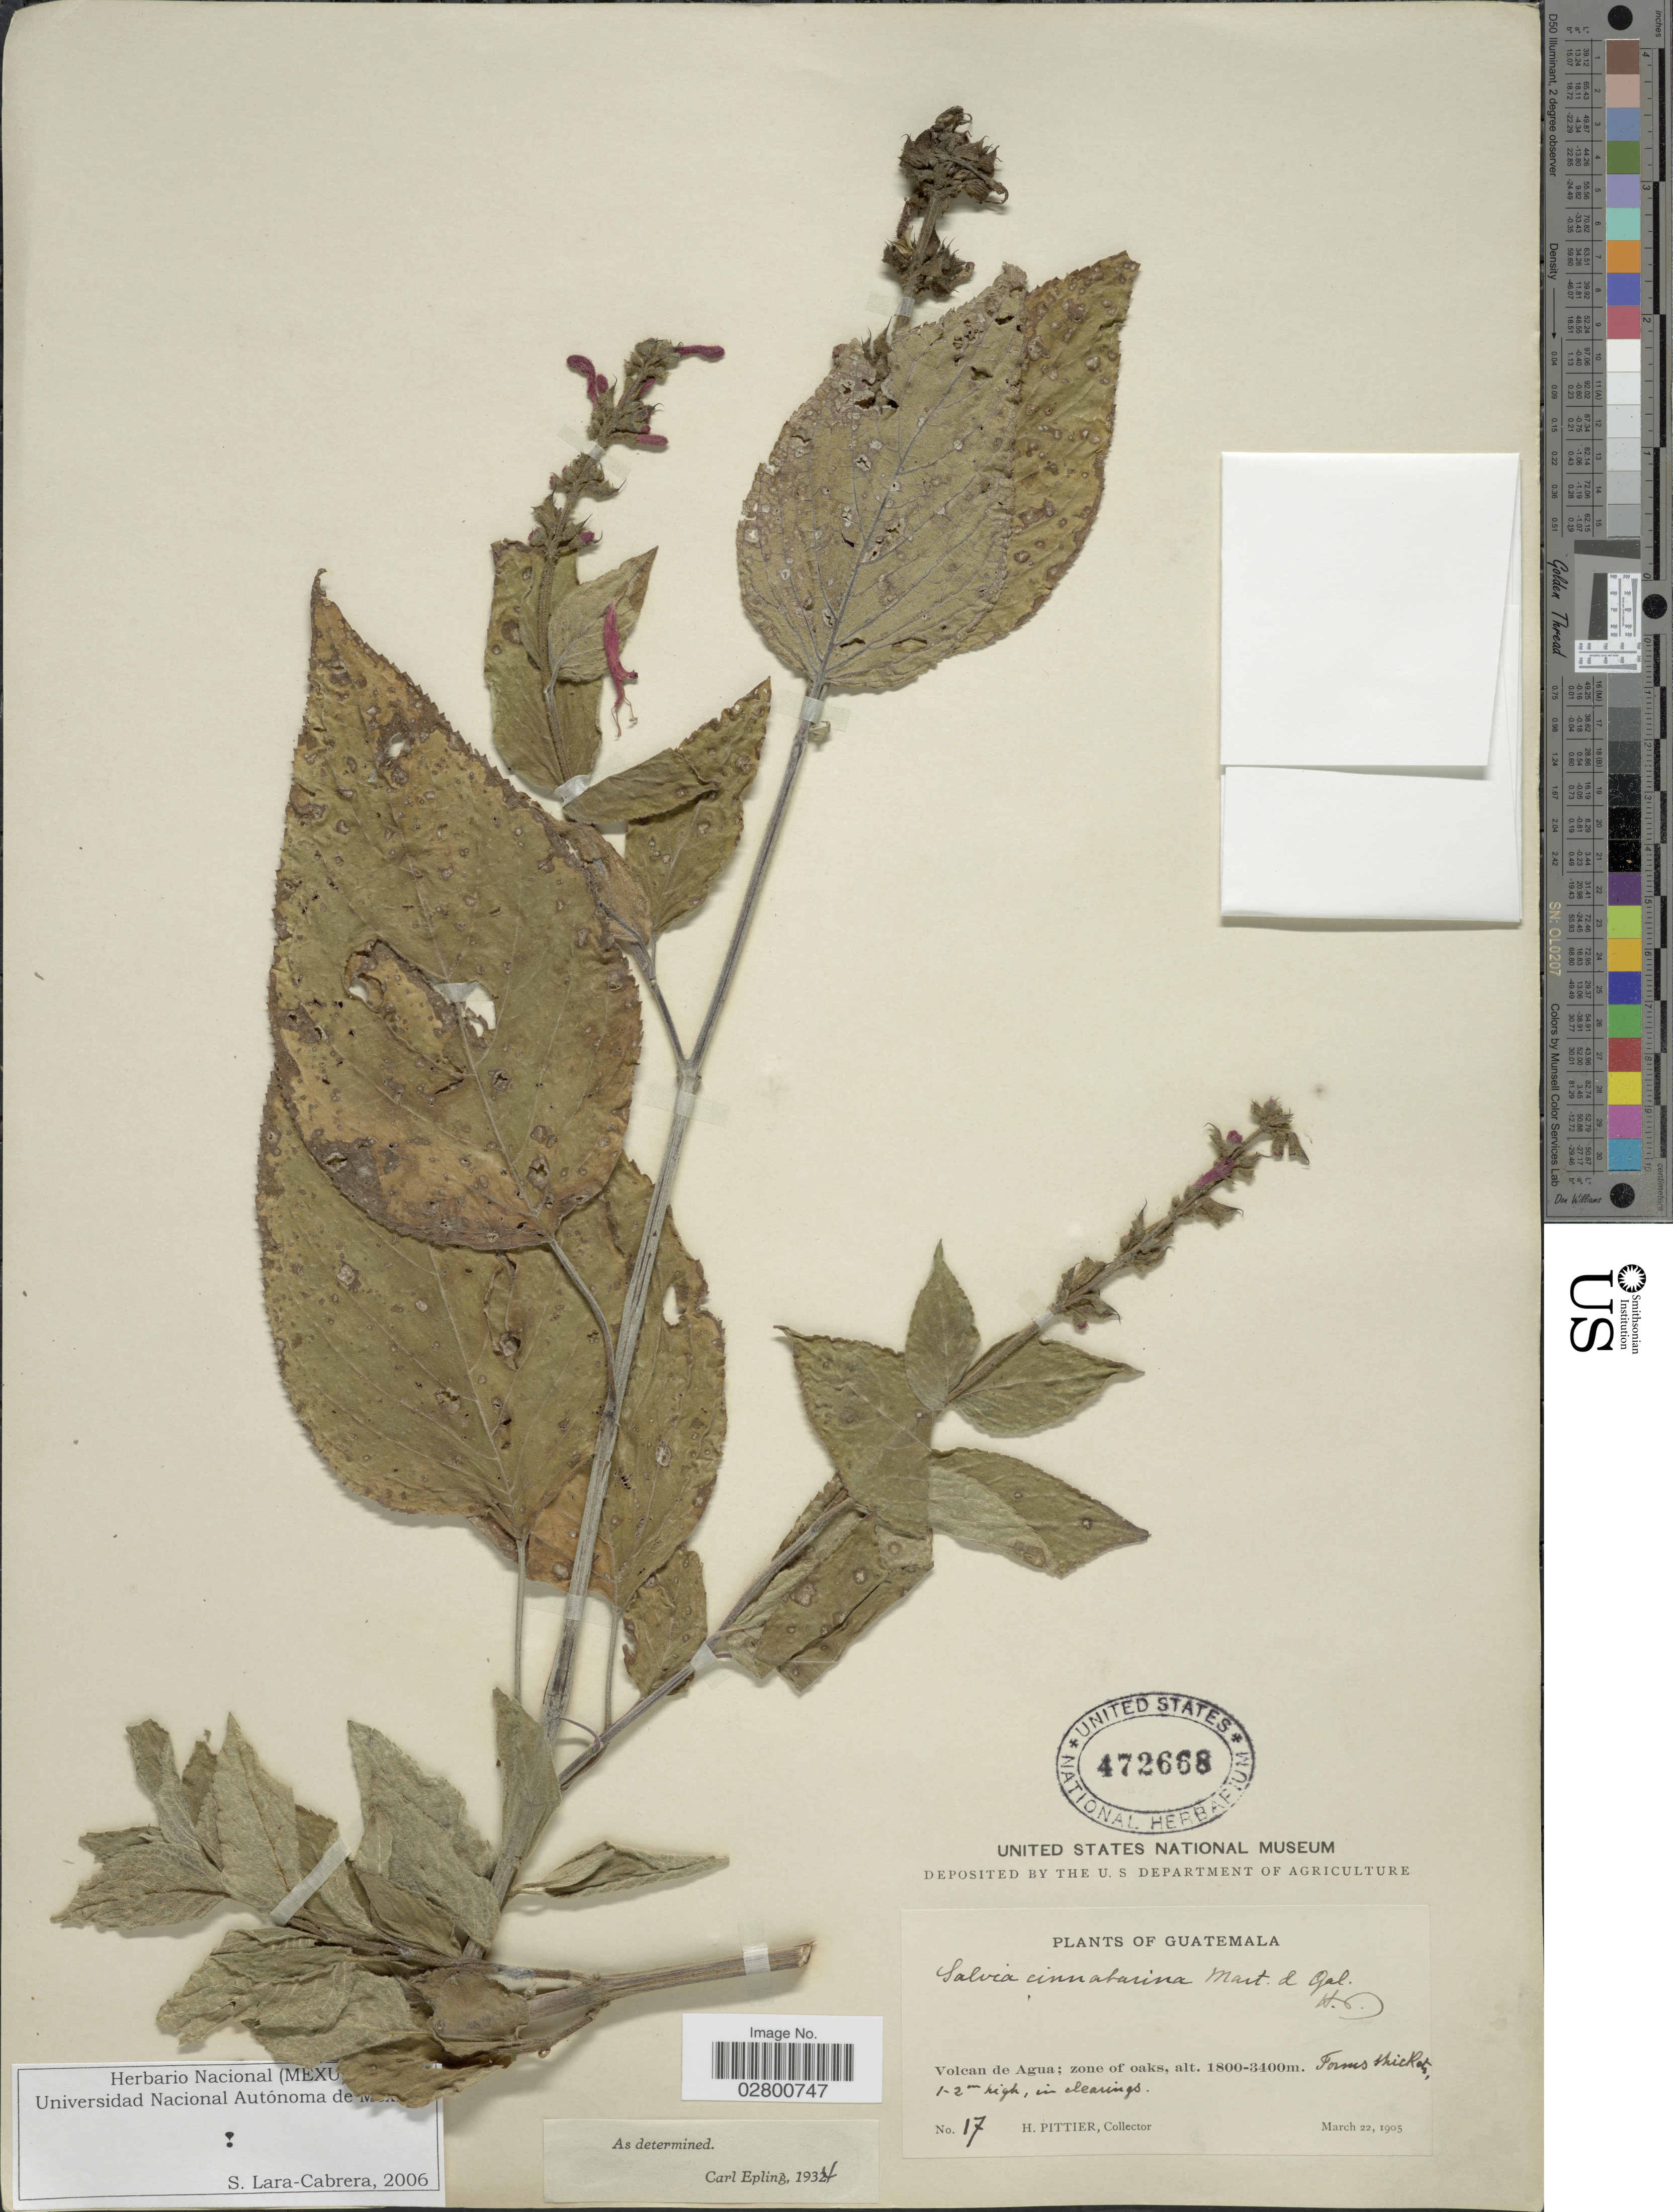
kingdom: Plantae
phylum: Tracheophyta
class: Magnoliopsida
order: Lamiales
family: Lamiaceae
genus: Salvia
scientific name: Salvia cinnabarina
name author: M. Martens & Galeotti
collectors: H. F. Pittier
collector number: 17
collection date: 1905-03-22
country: Guatemala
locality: Volcan de Agua.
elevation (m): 1800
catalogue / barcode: US 472668